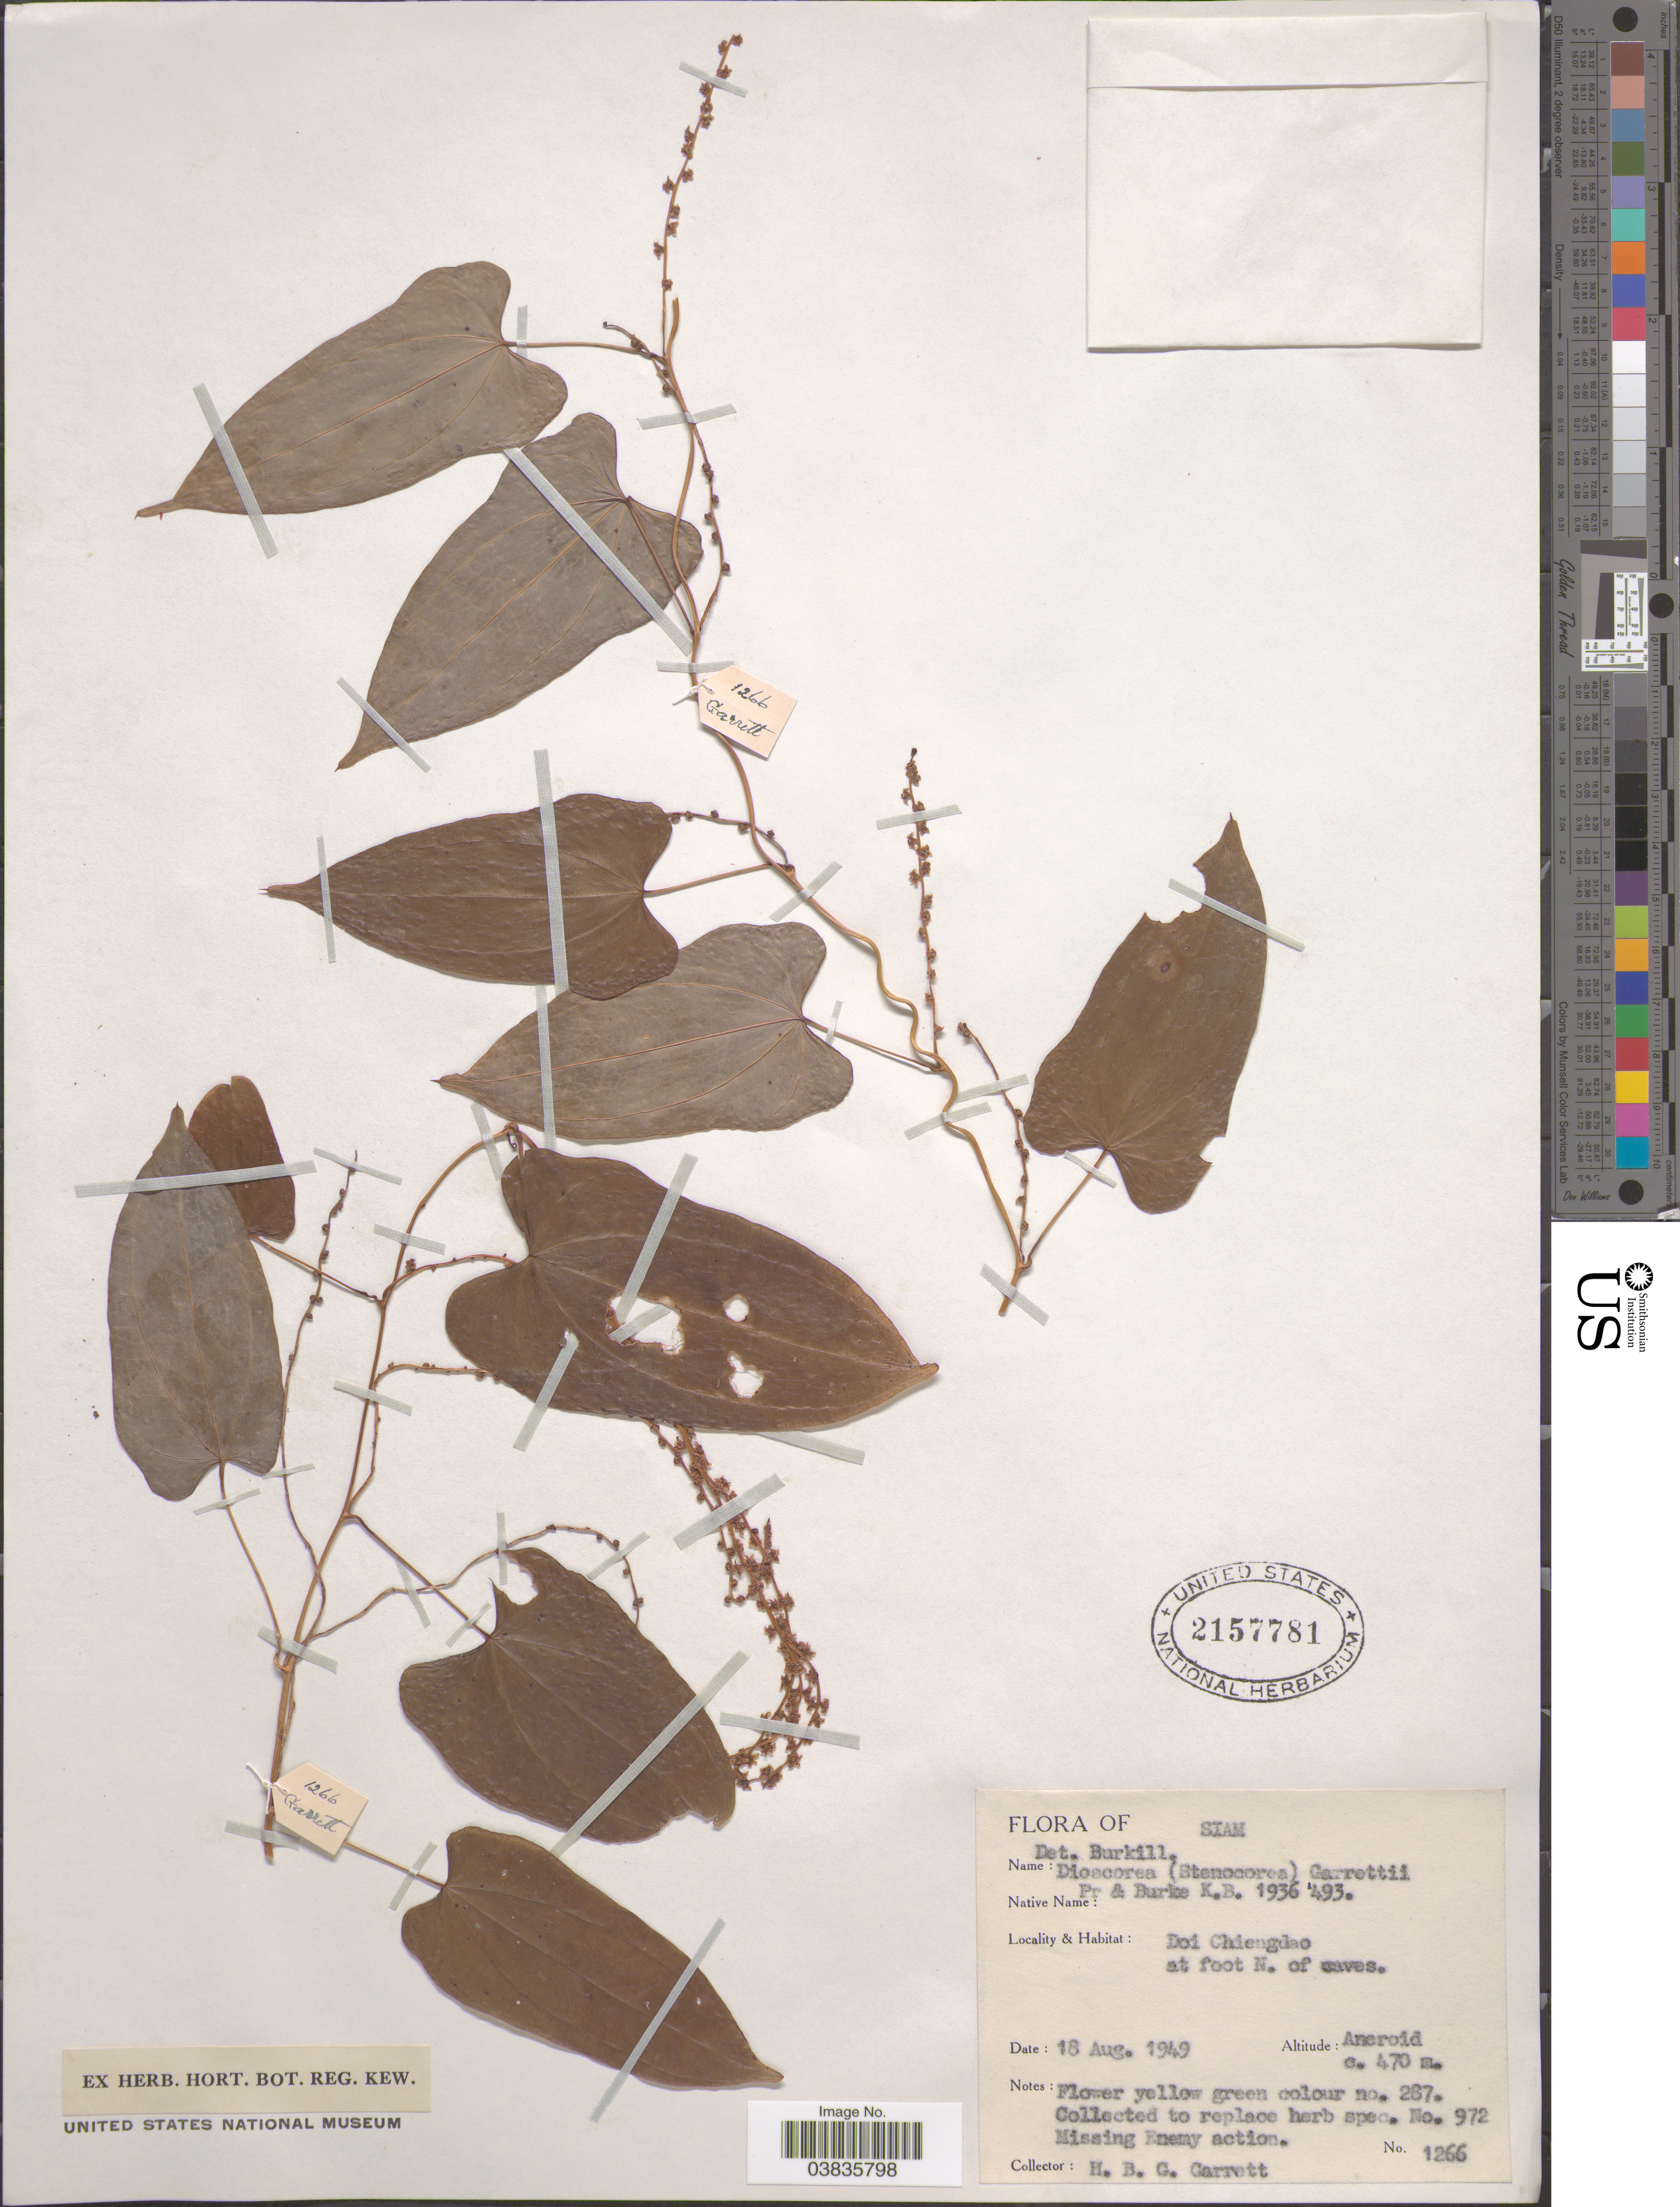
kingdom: Plantae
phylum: Tracheophyta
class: Liliopsida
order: Dioscoreales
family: Dioscoreaceae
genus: Dioscorea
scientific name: Dioscorea garrettii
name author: Prain & Burkill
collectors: H. Garrett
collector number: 1266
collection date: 1949-08-18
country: Thailand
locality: Doi Chiengdao, at foot N. of caves.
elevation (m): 470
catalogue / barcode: US 2157781